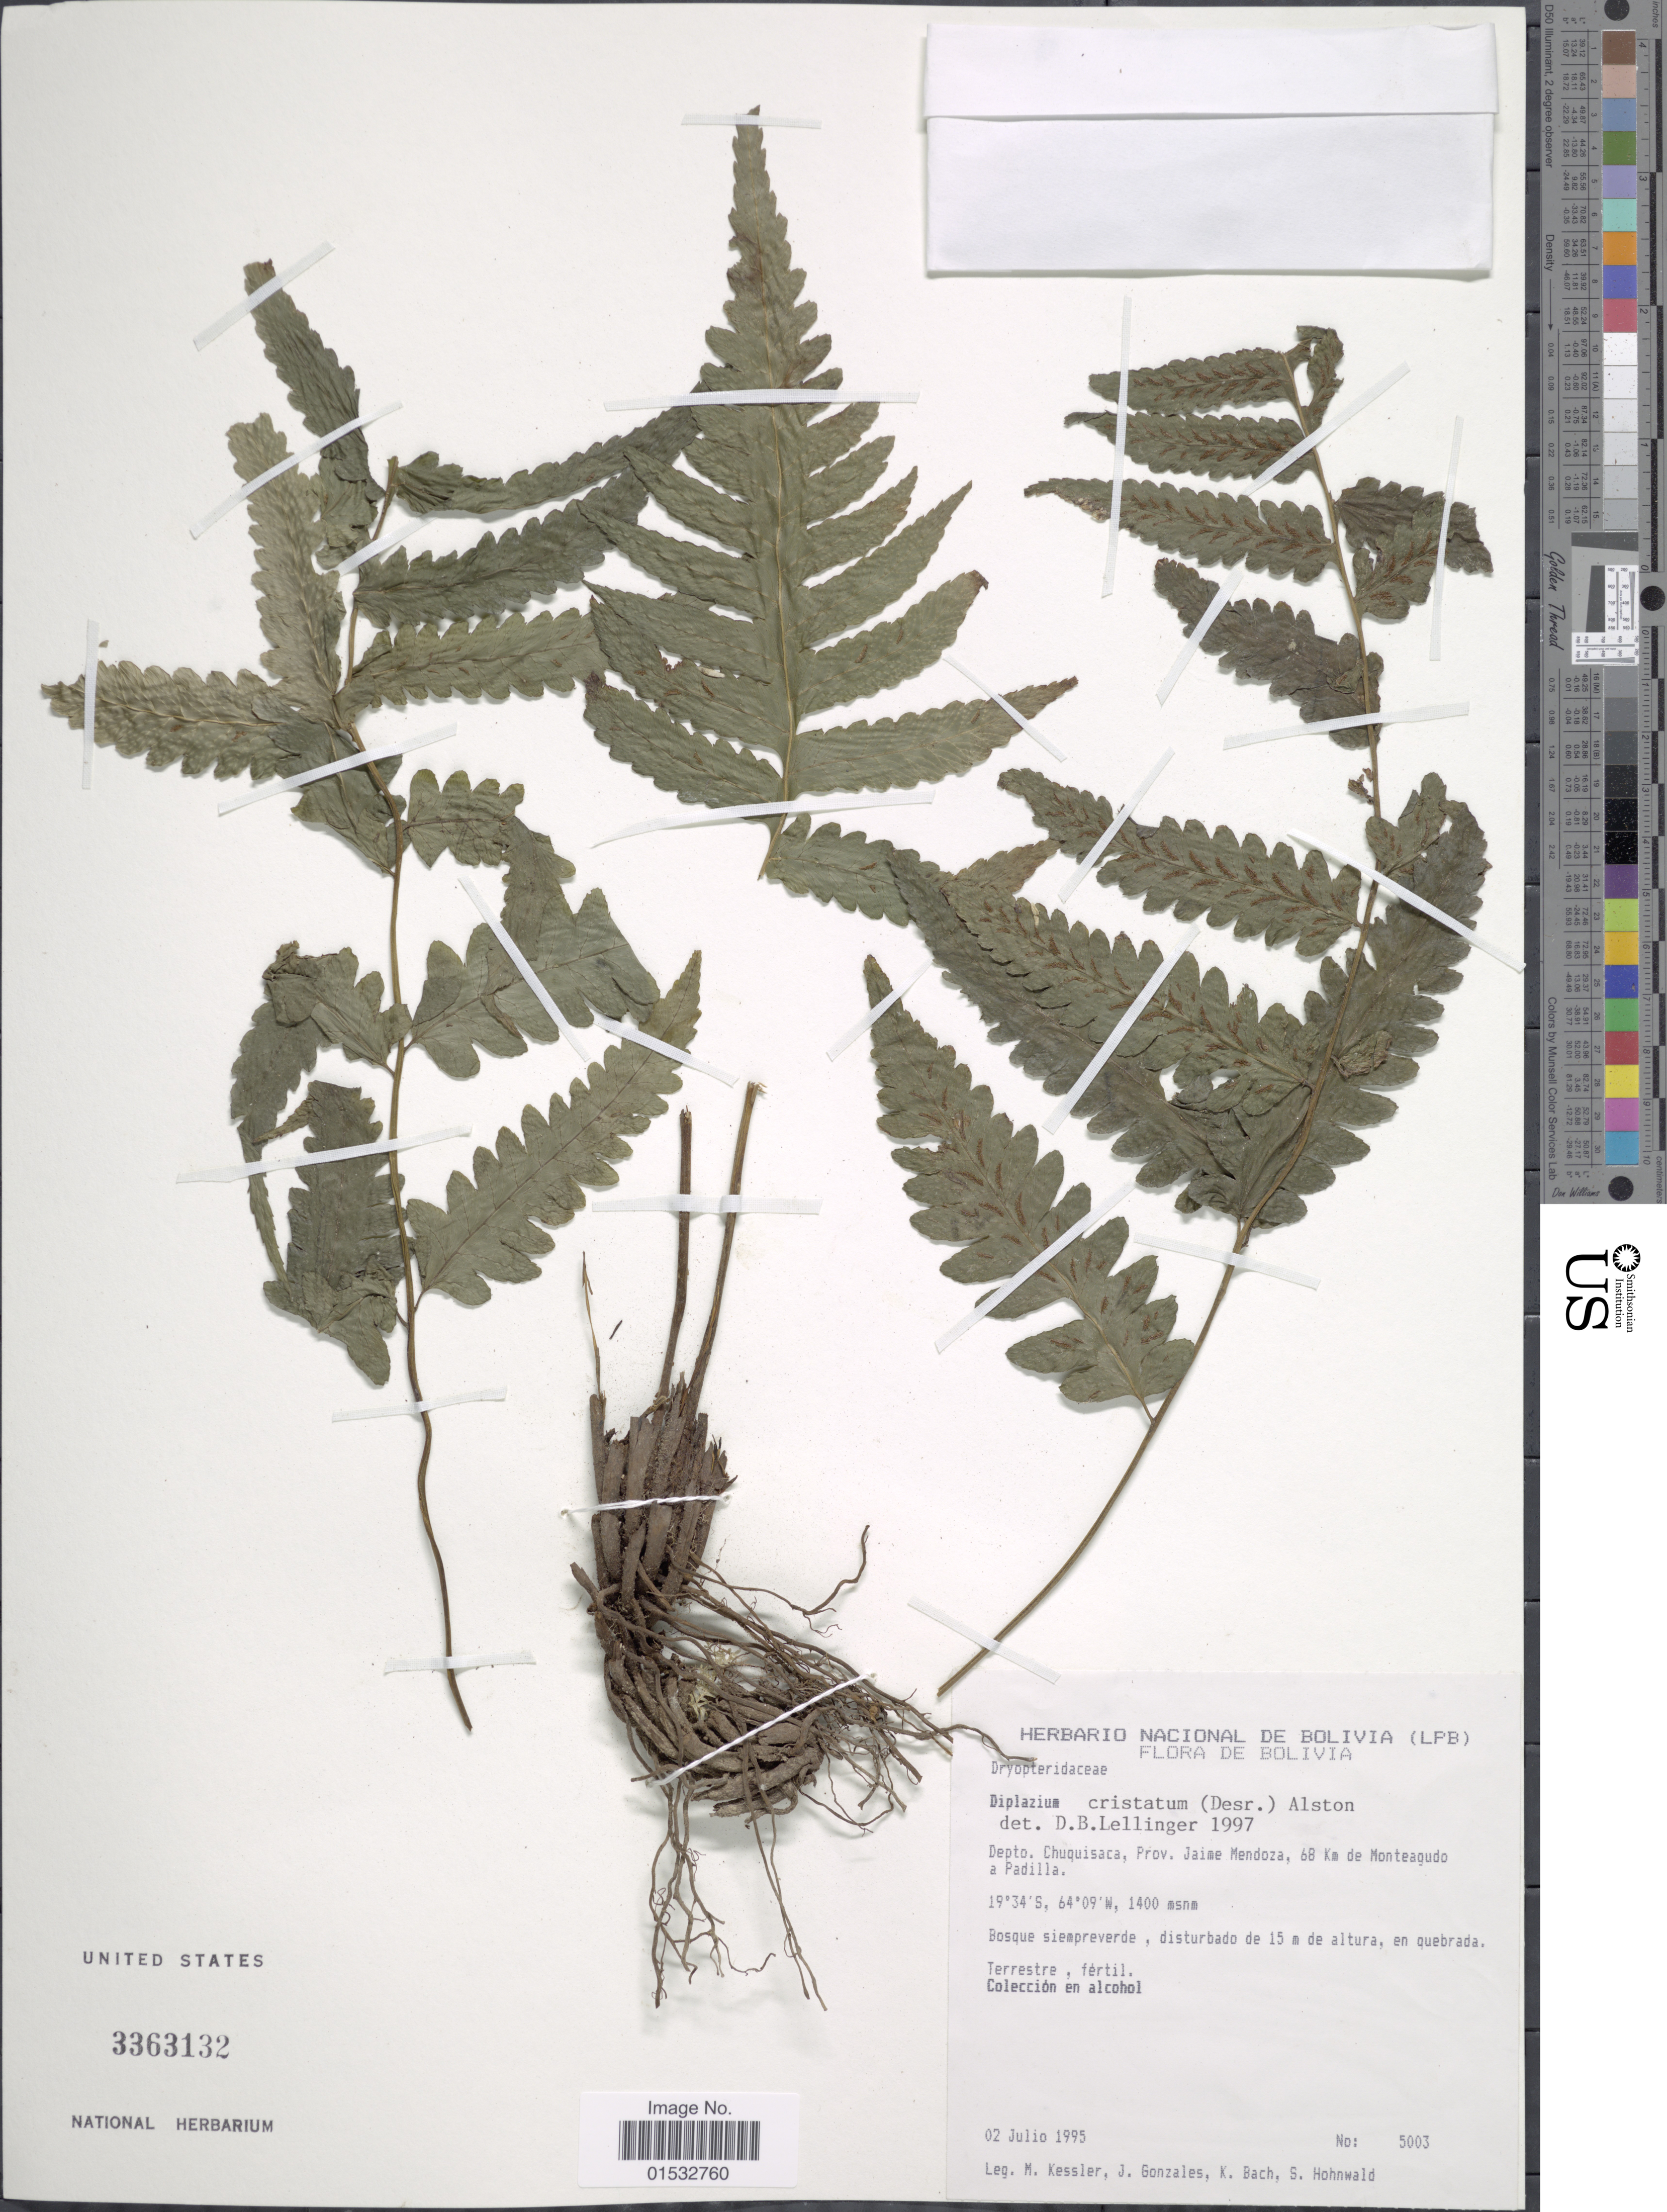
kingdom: Plantae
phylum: Tracheophyta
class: Polypodiopsida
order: Polypodiales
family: Athyriaceae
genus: Diplazium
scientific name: Diplazium cristatum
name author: (Desr.) Alston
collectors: M. Kessler, J. Gonzales, K. Bach & S. Hohnwald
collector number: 5003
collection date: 1995-07-02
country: Bolivia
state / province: Chuquisaca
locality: Prov. Jaime Mendoza, 68 Km de Monteagudo a Padilla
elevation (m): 1400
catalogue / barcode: US 3363132